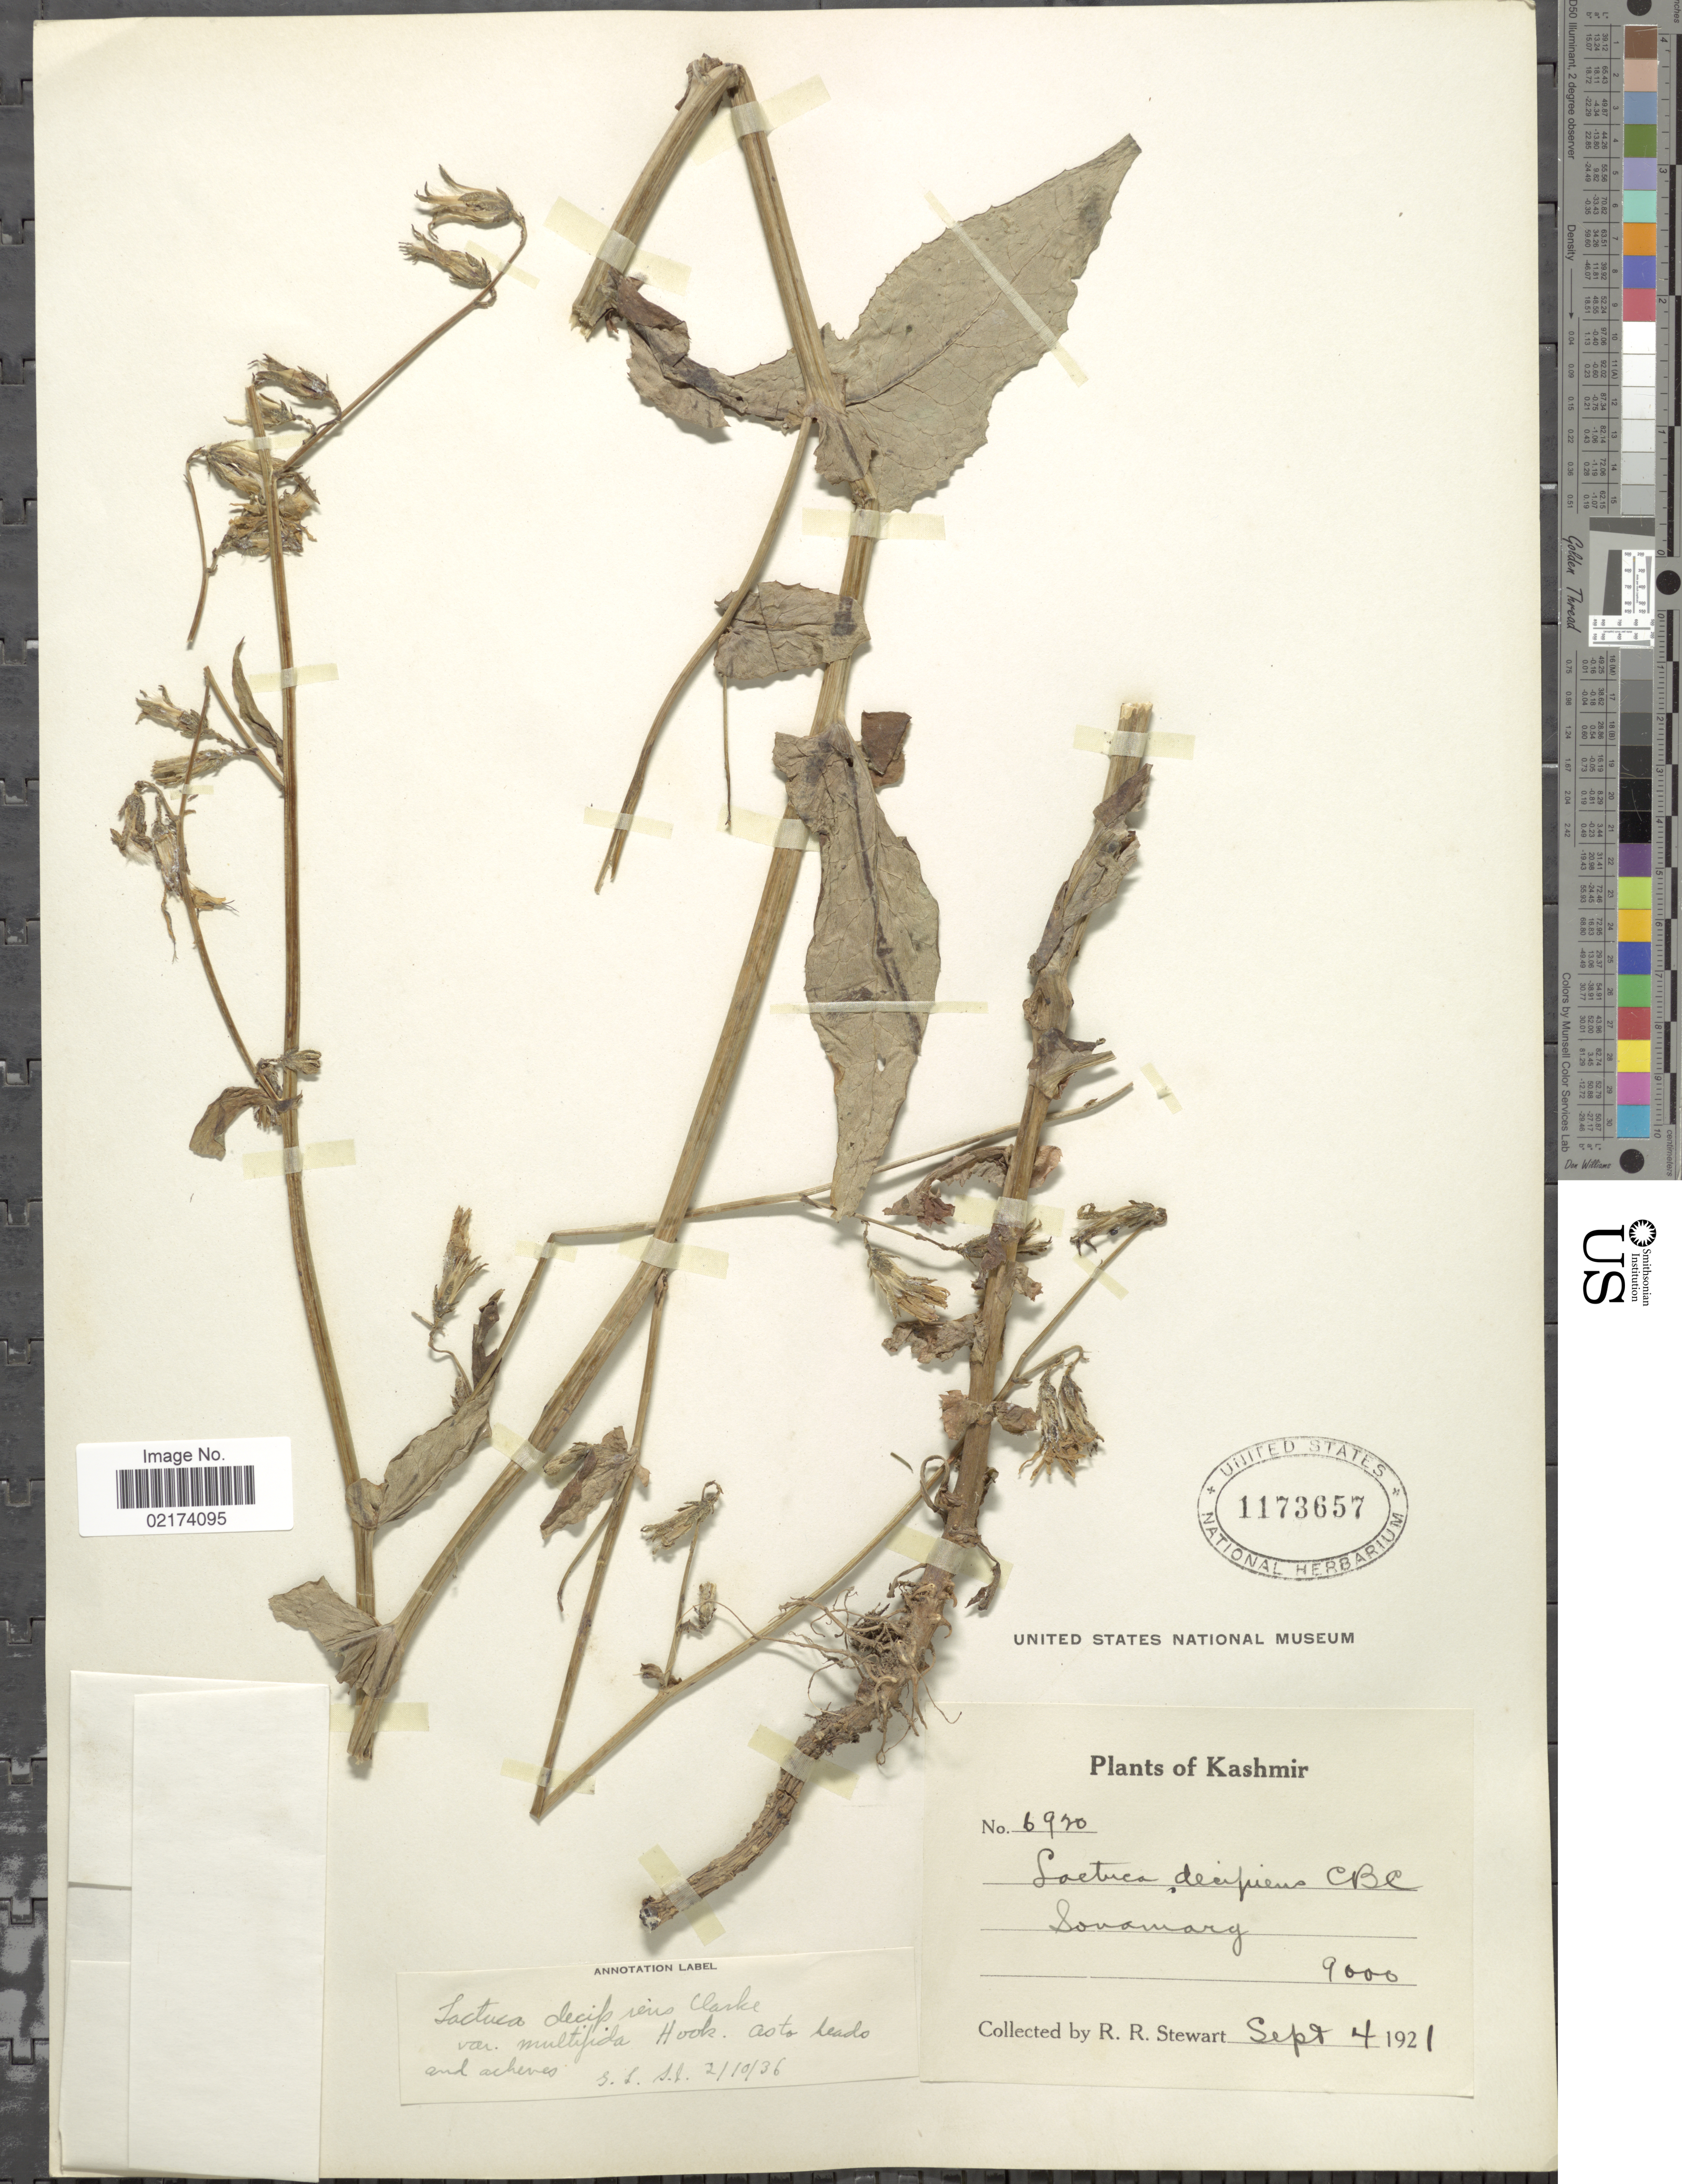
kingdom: Plantae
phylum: Tracheophyta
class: Magnoliopsida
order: Asterales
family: Asteraceae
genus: Lactuca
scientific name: Lactuca decipiens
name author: C.B. Clarke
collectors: R. R. Stewart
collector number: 6920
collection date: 1921-09-04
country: India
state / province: Jammu and Kashmir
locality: Kashmir, Sonamarg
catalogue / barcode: US 1173657